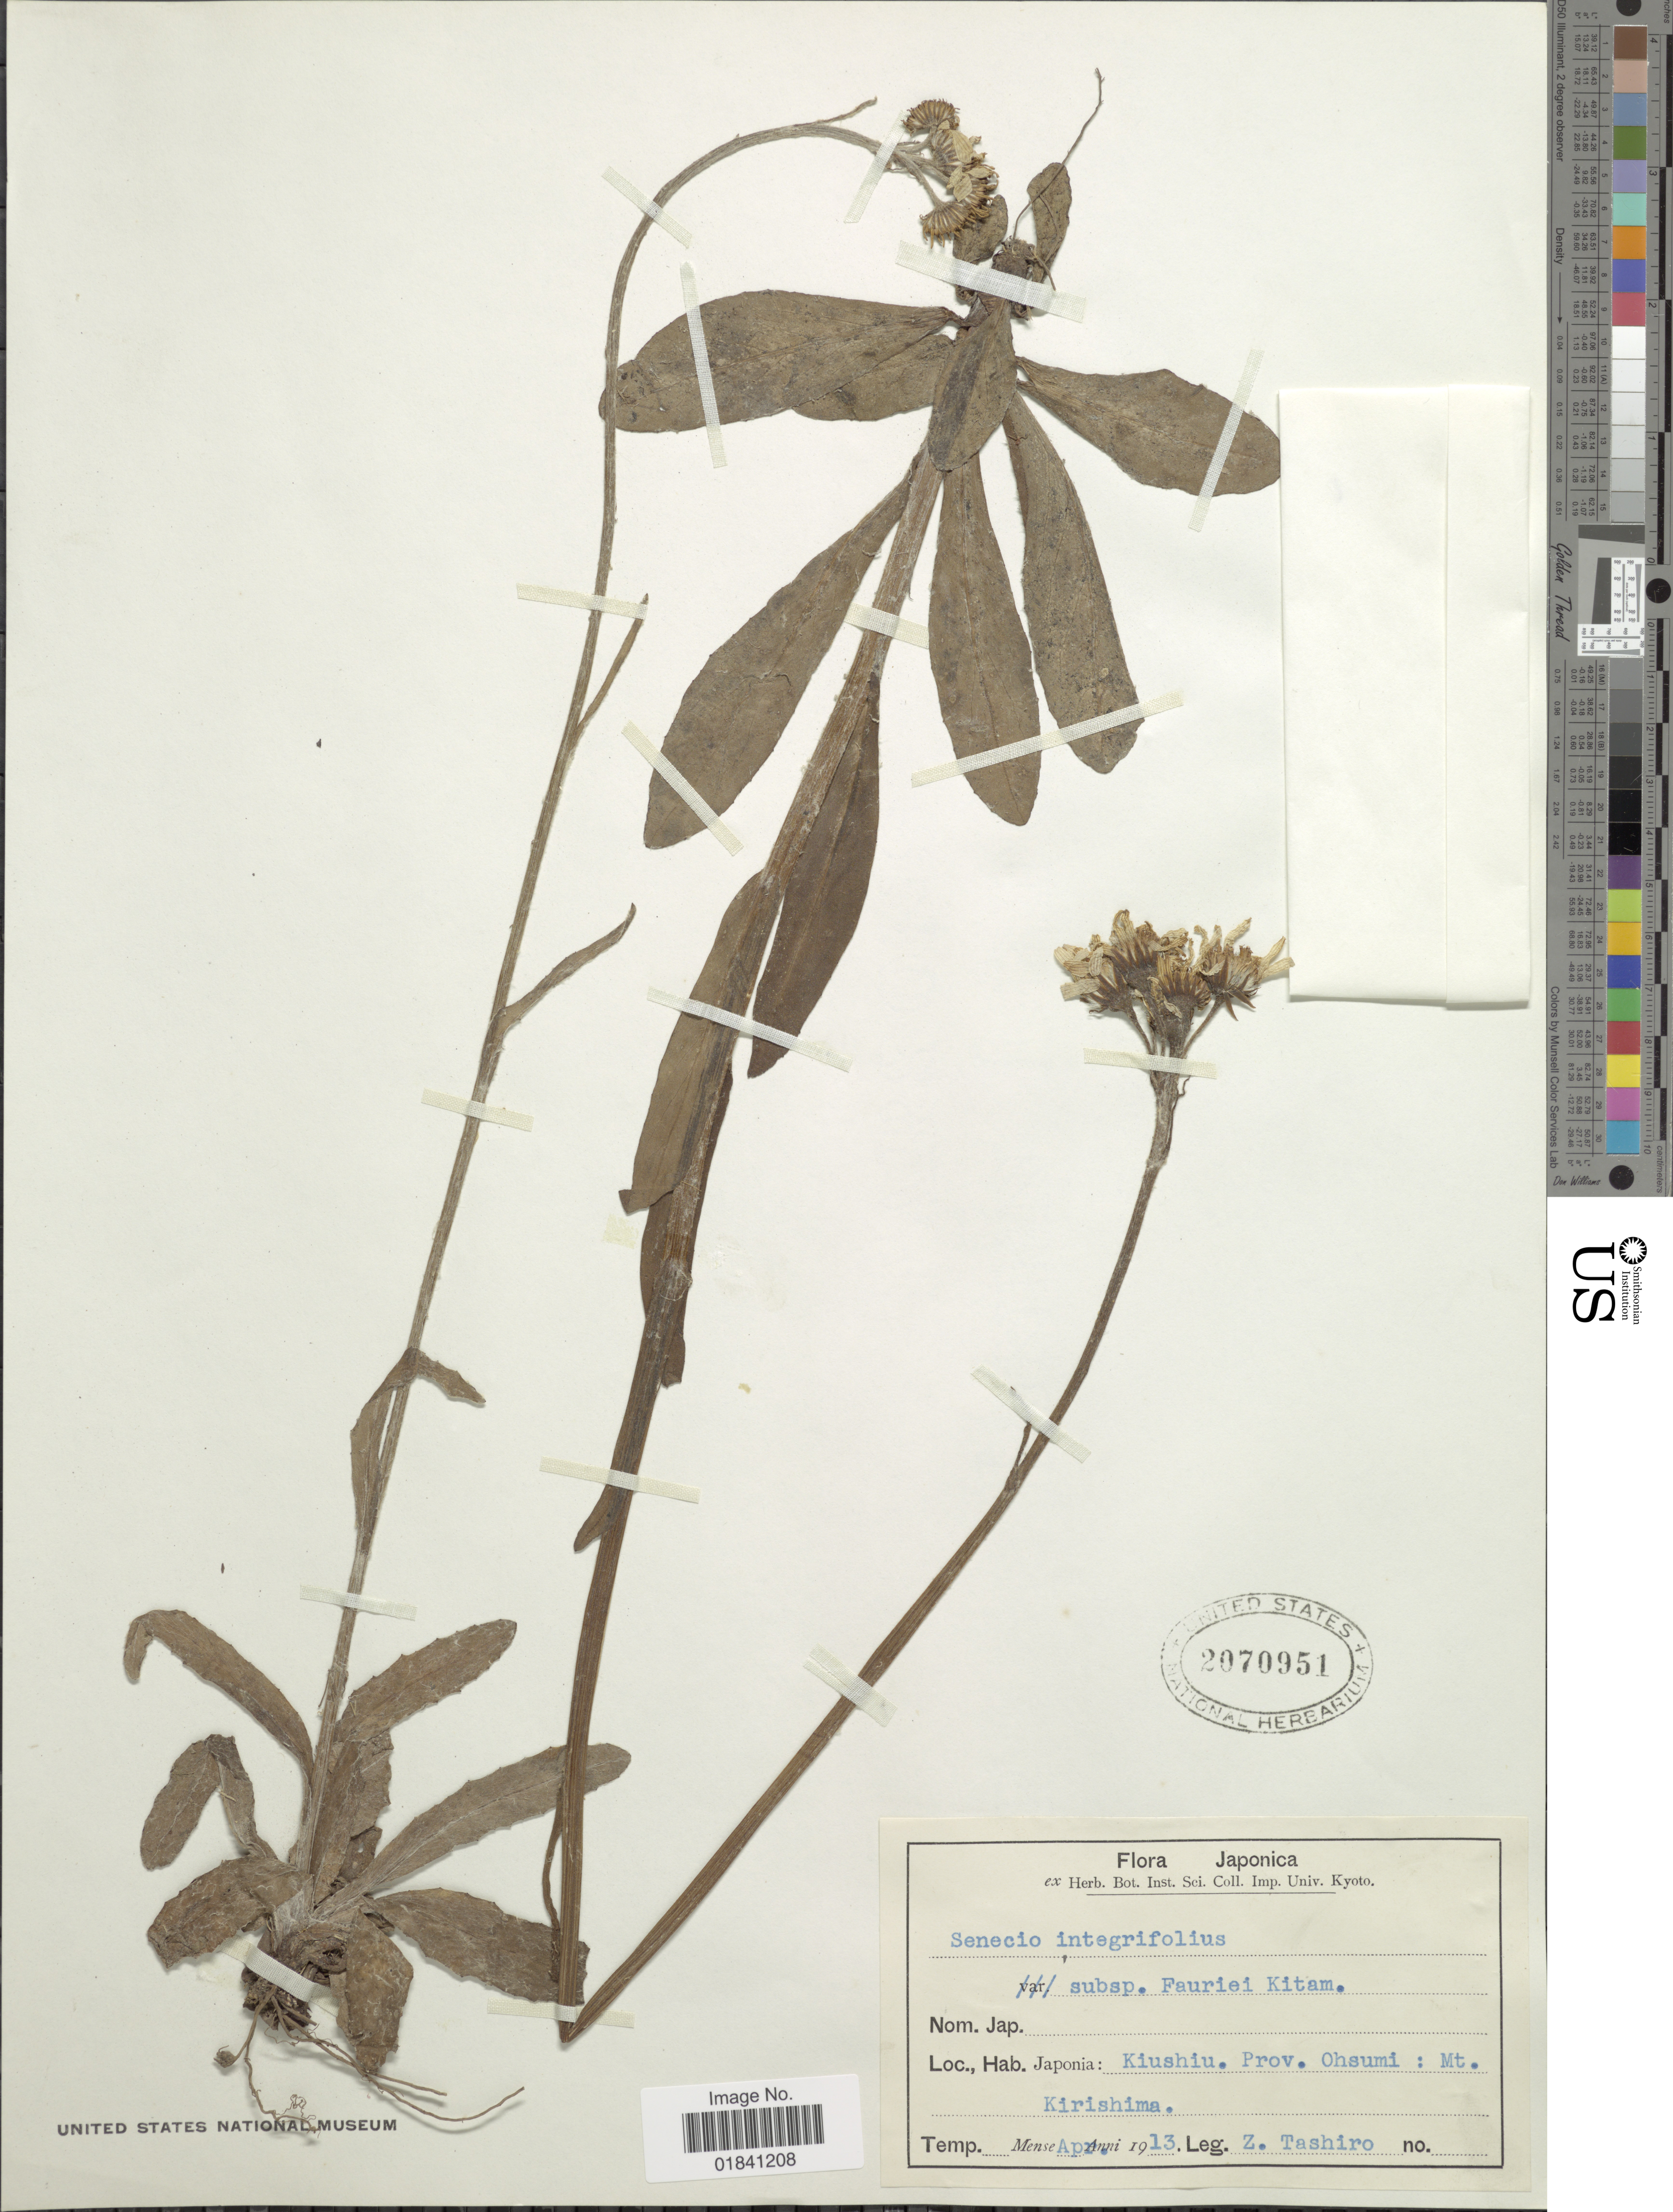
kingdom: Plantae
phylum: Tracheophyta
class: Magnoliopsida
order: Asterales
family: Asteraceae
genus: Senecio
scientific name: Senecio integrifolius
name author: (L.) Clairv.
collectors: Z. Tashiro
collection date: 1913-04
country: Japan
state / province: Kagosima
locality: Kiushiu. Prov. Ohsumi: Mt. Kirishima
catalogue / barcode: US 2070951